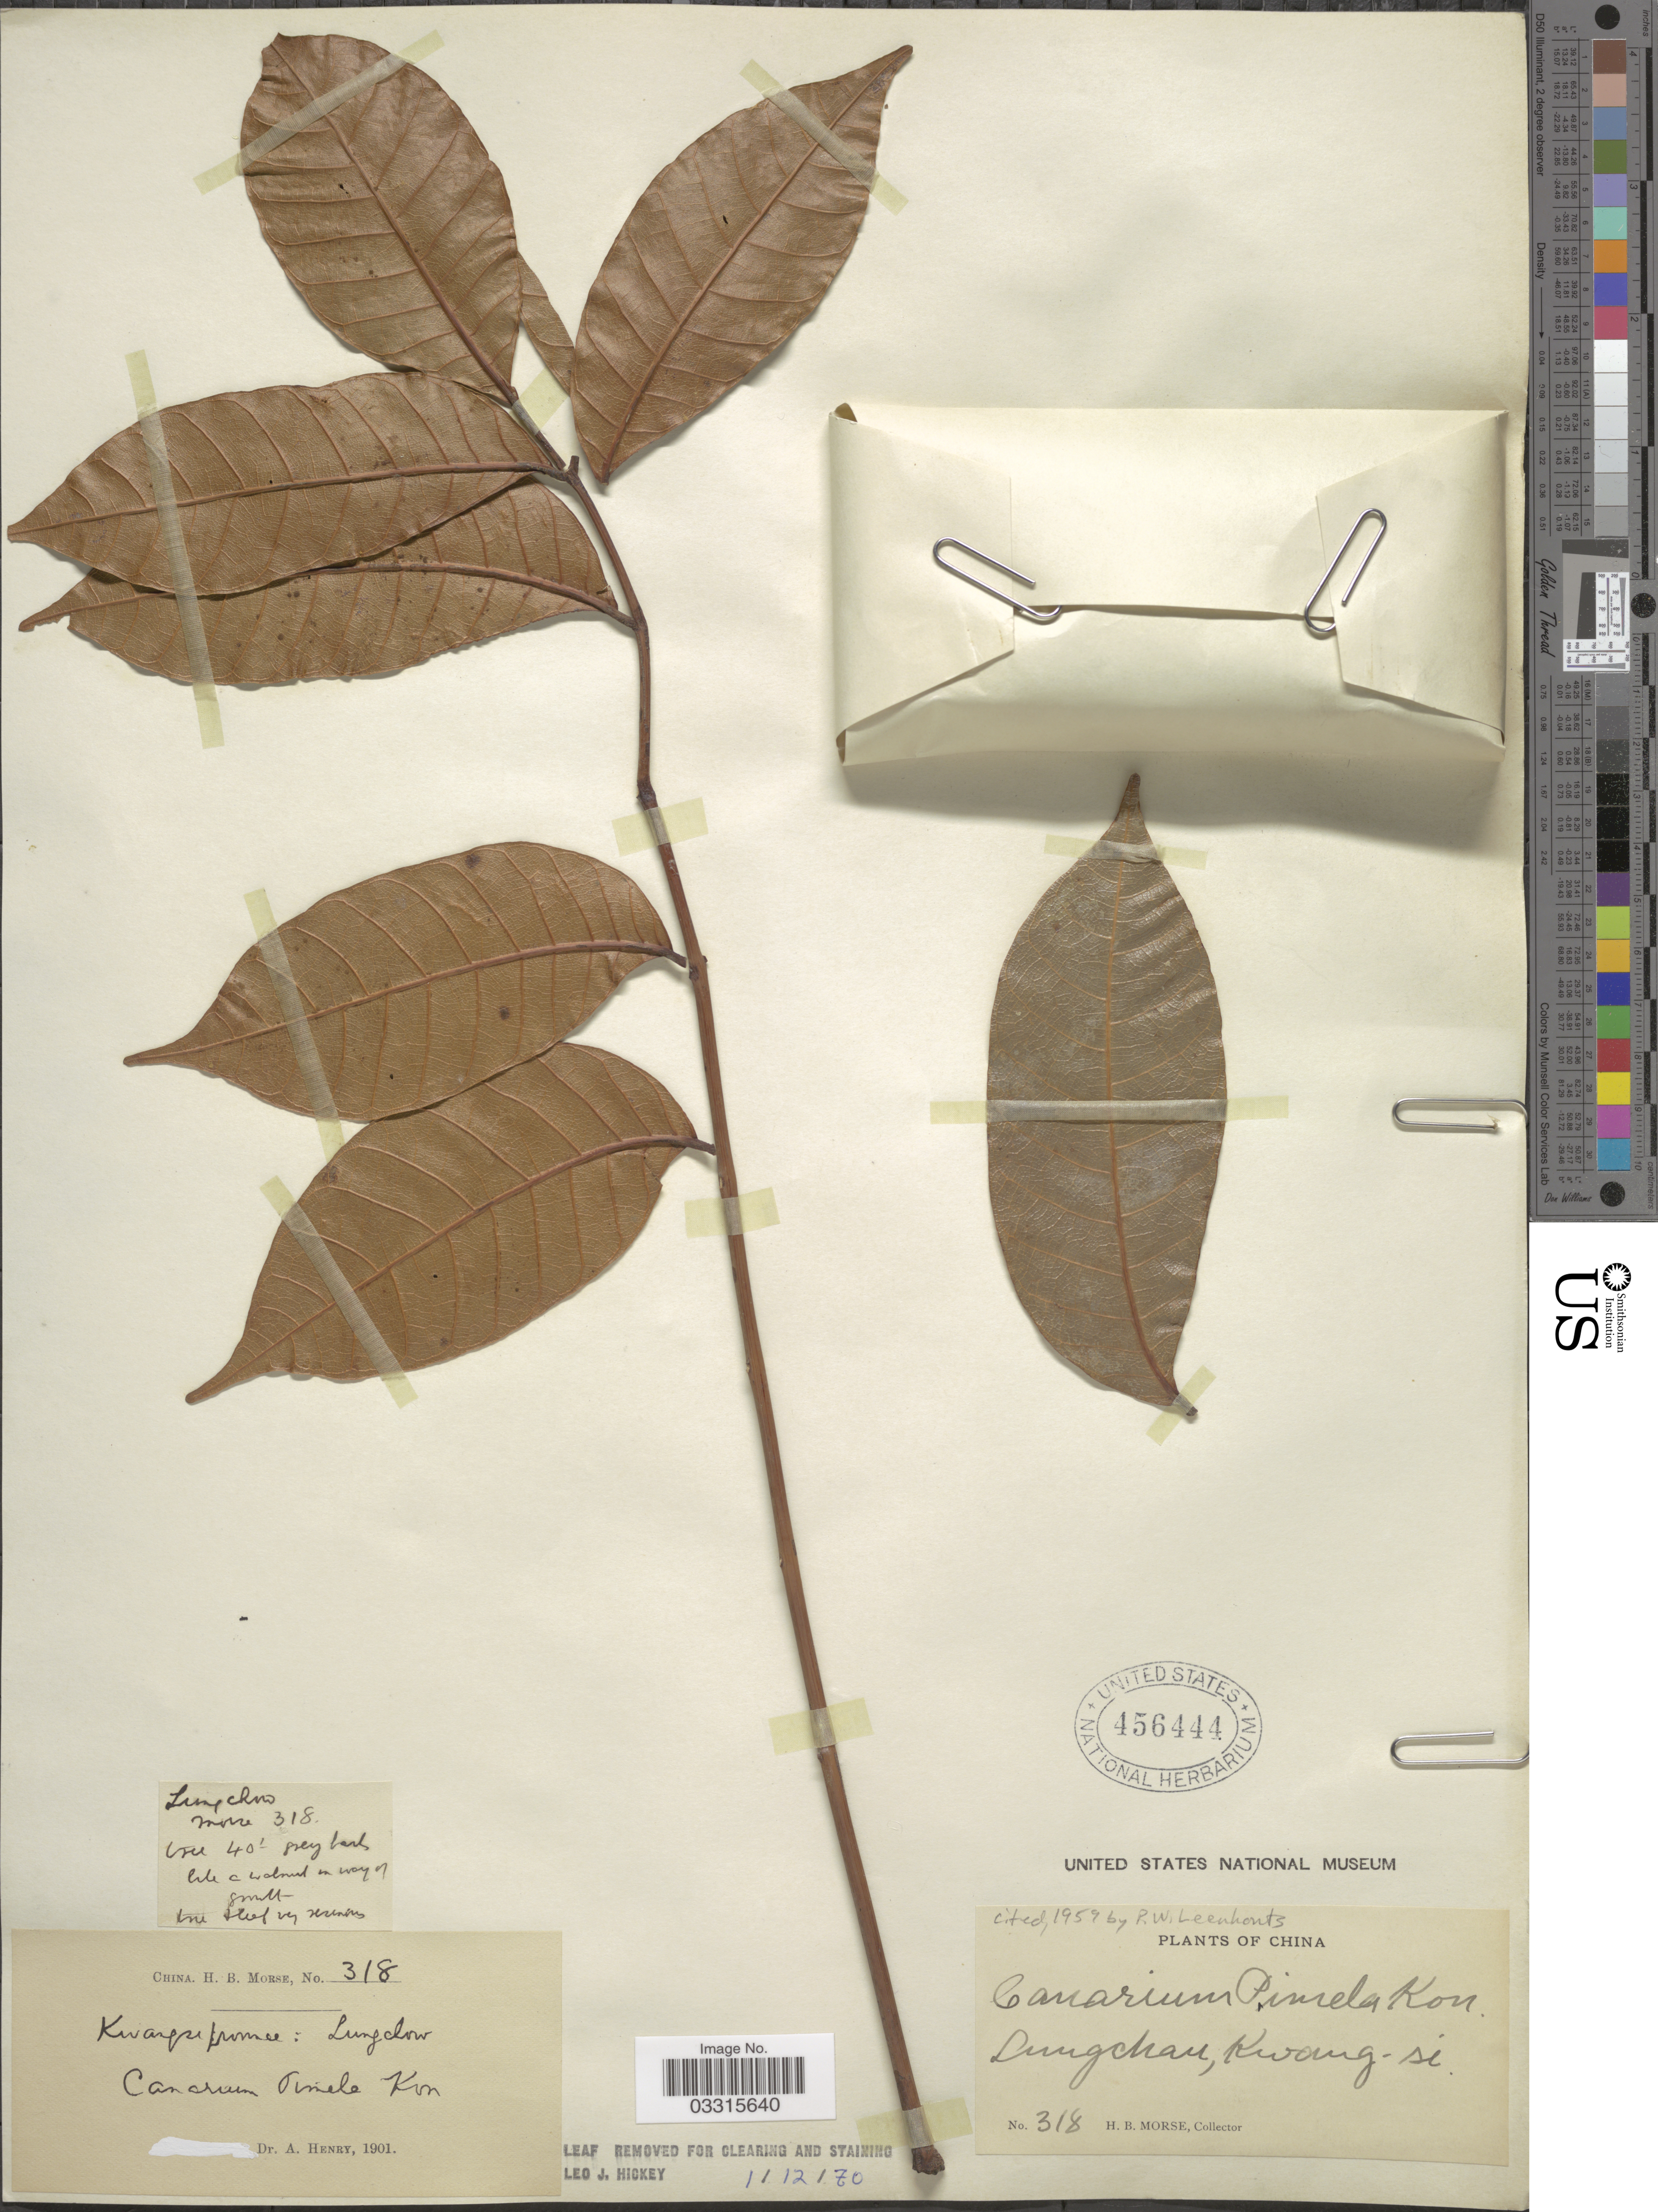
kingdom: Plantae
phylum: Tracheophyta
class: Magnoliopsida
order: Sapindales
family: Burseraceae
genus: Canarium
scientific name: Canarium pimela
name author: K.D. Koenig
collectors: H. Morse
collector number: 318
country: China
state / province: Guangxi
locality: Dungchan, Kwang-si. Lung Chow.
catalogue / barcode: US 456444